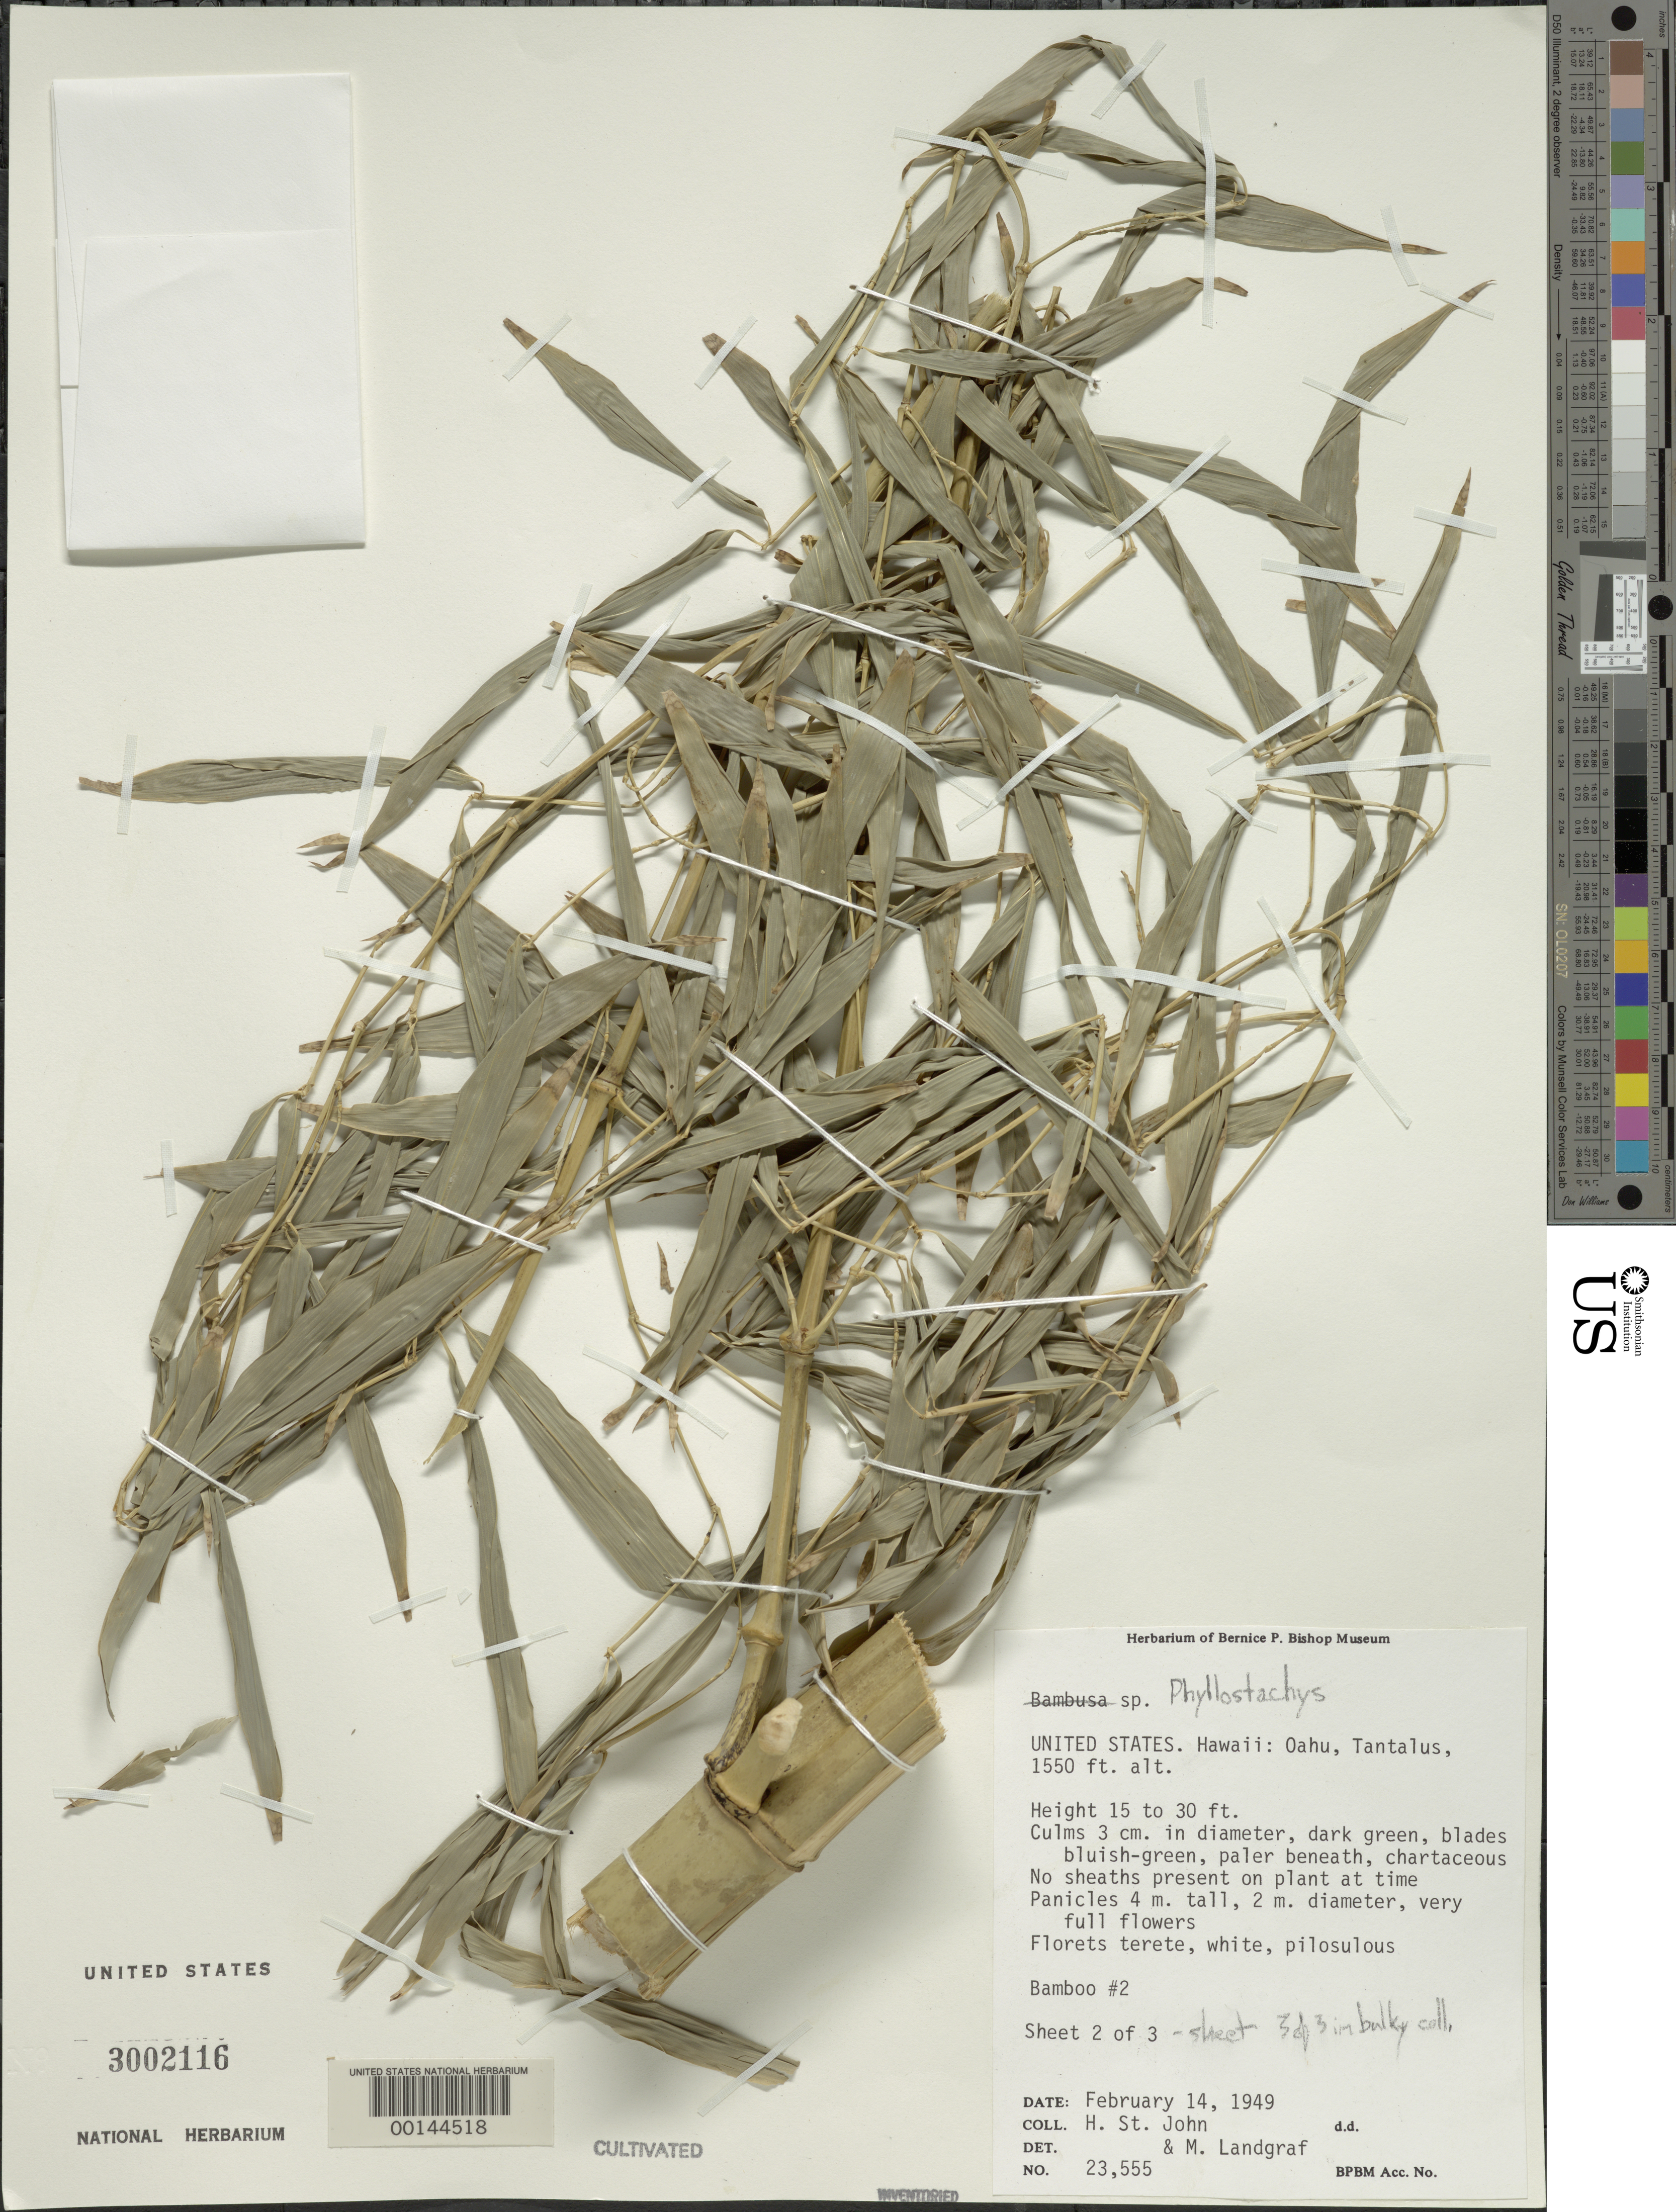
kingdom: Plantae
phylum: Tracheophyta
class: Liliopsida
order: Poales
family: Poaceae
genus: Phyllostachys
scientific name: Phyllostachys sp.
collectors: H. St. John & M. Landgrof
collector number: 23555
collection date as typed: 14 Feb 1949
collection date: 1949-02-14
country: United States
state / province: Hawaii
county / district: Honolulu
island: Oahu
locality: Tantalus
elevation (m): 473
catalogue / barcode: US 3002116